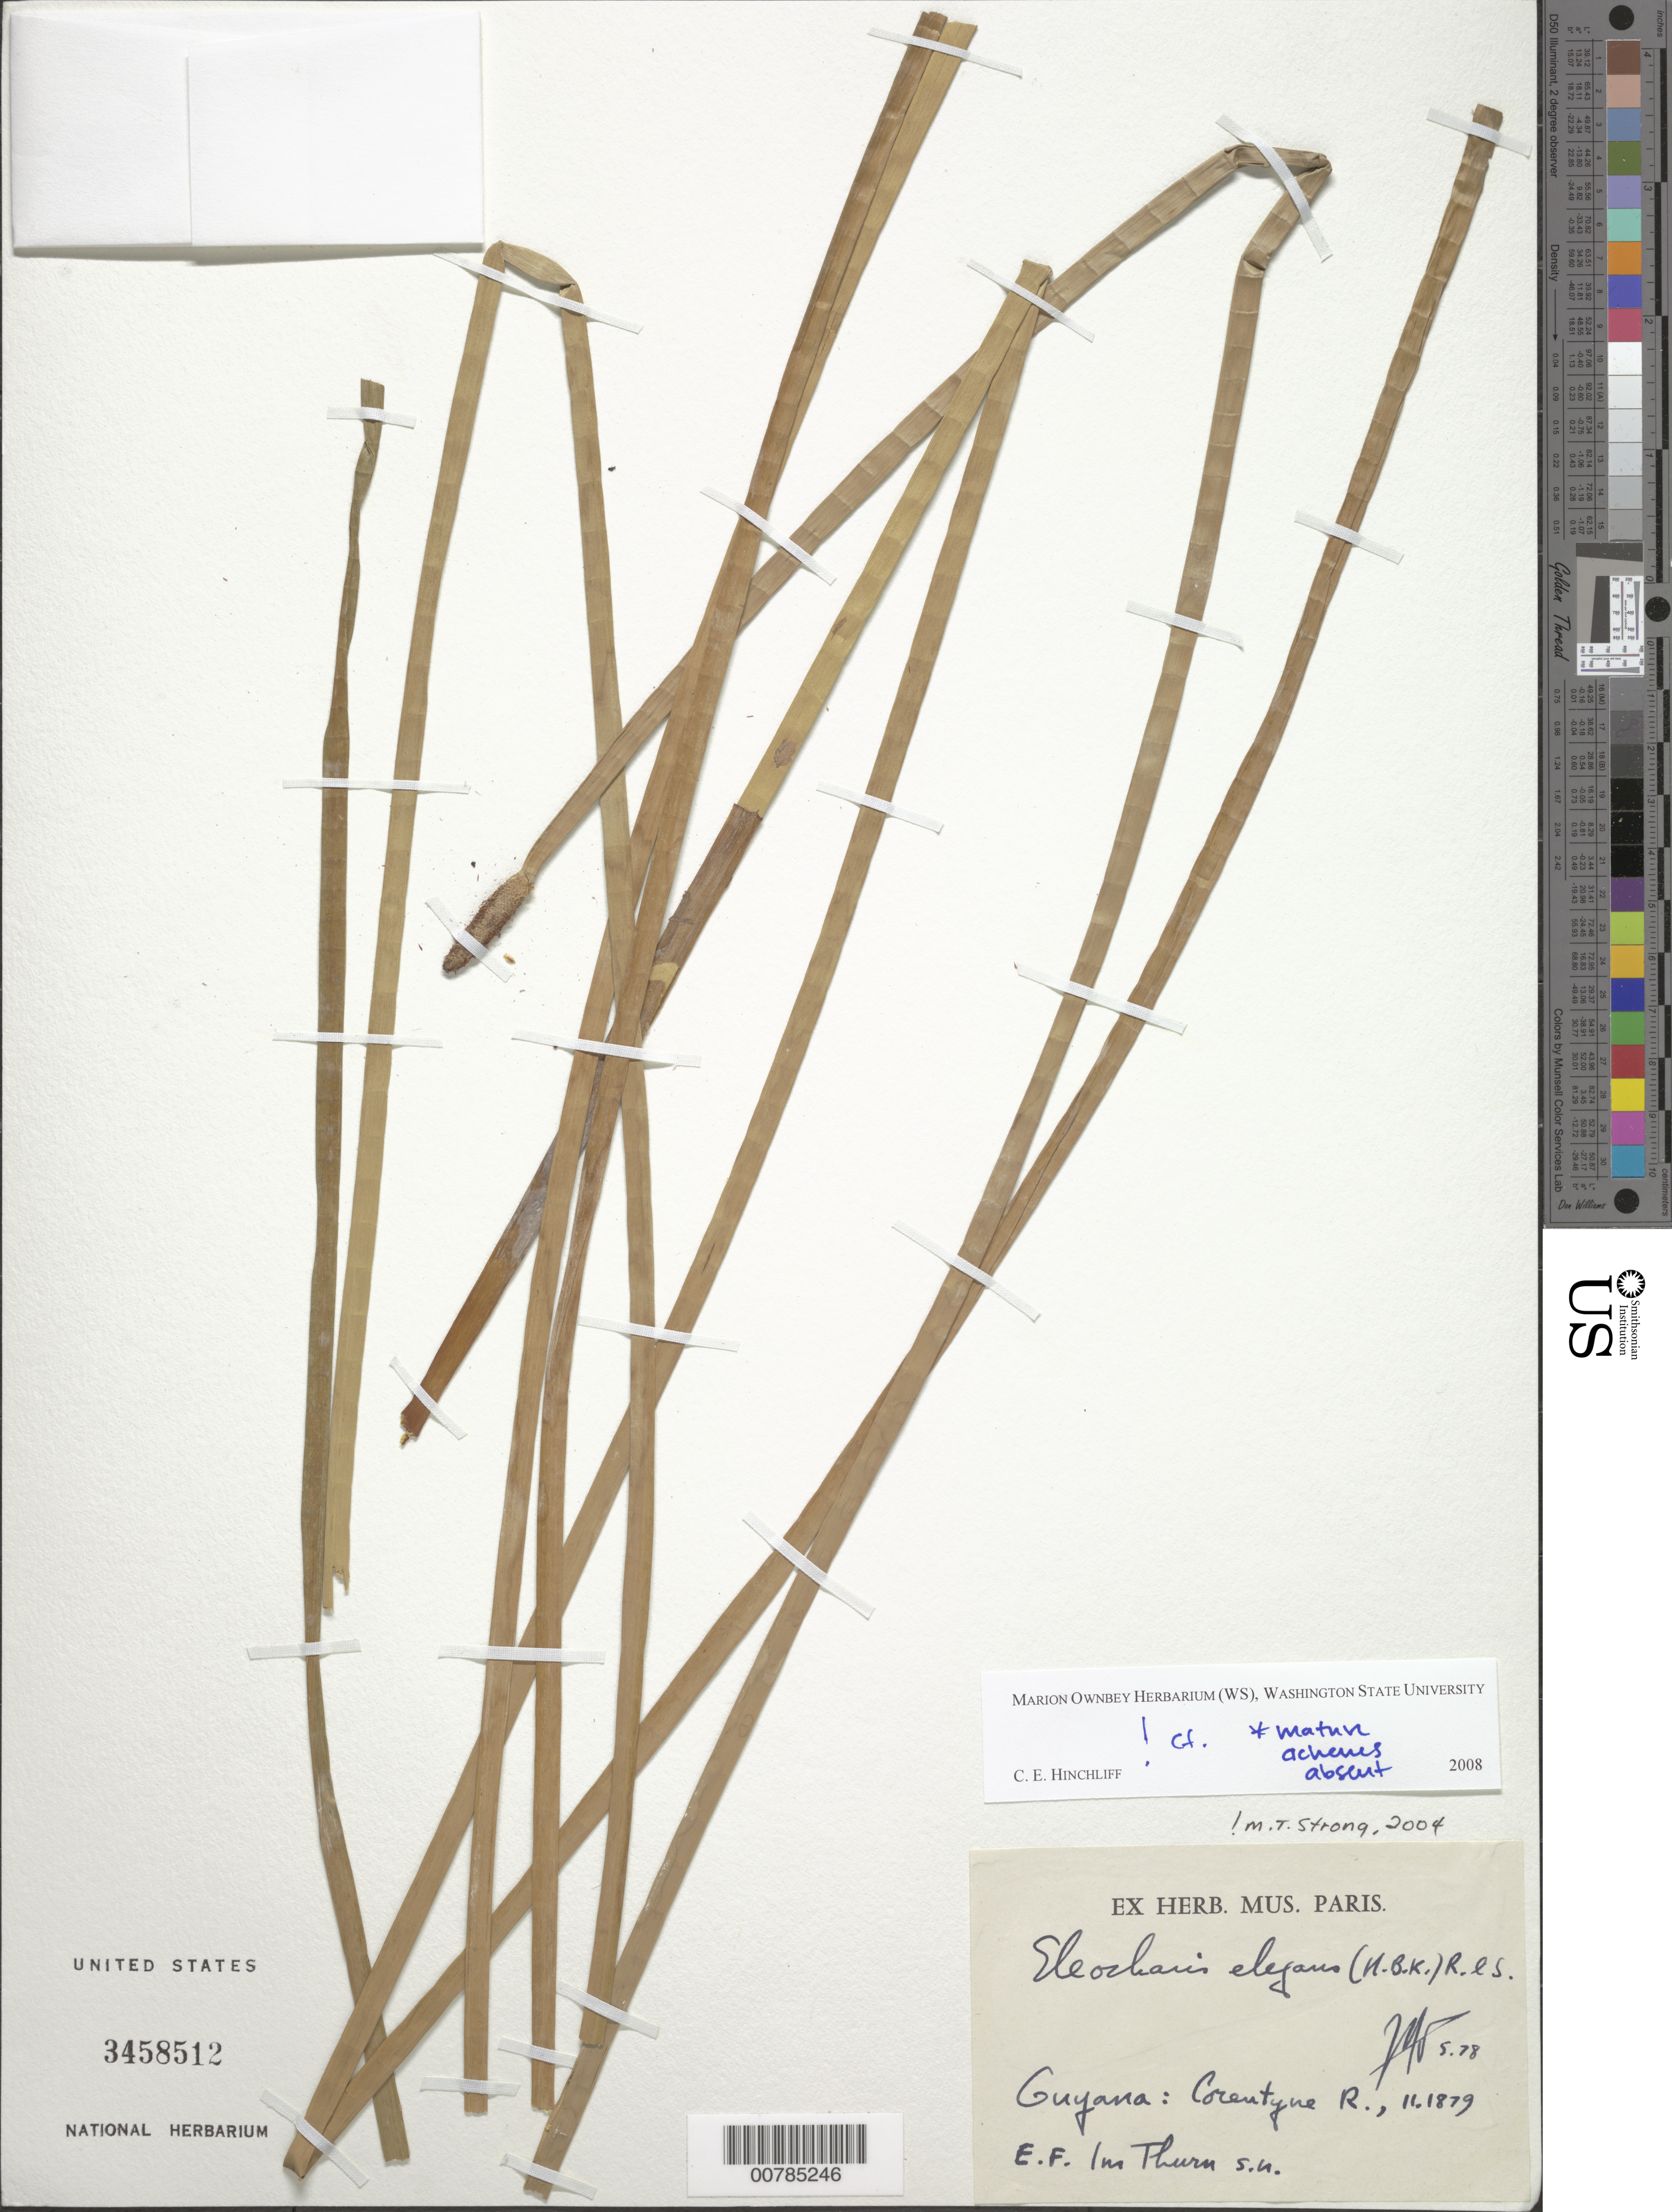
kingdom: Plantae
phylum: Tracheophyta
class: Liliopsida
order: Poales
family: Cyperaceae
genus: Eleocharis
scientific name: Eleocharis elegans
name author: (Kunth) Roem. & Schult.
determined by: Strong, M. T., (US), Smithsonian Institution - National Museum of Natural History (UNITED STATES)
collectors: E. F. im Thurn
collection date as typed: November 1879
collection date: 1879-11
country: Guyana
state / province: E. Berbice-Corentyne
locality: Courantyne R.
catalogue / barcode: US 3458512